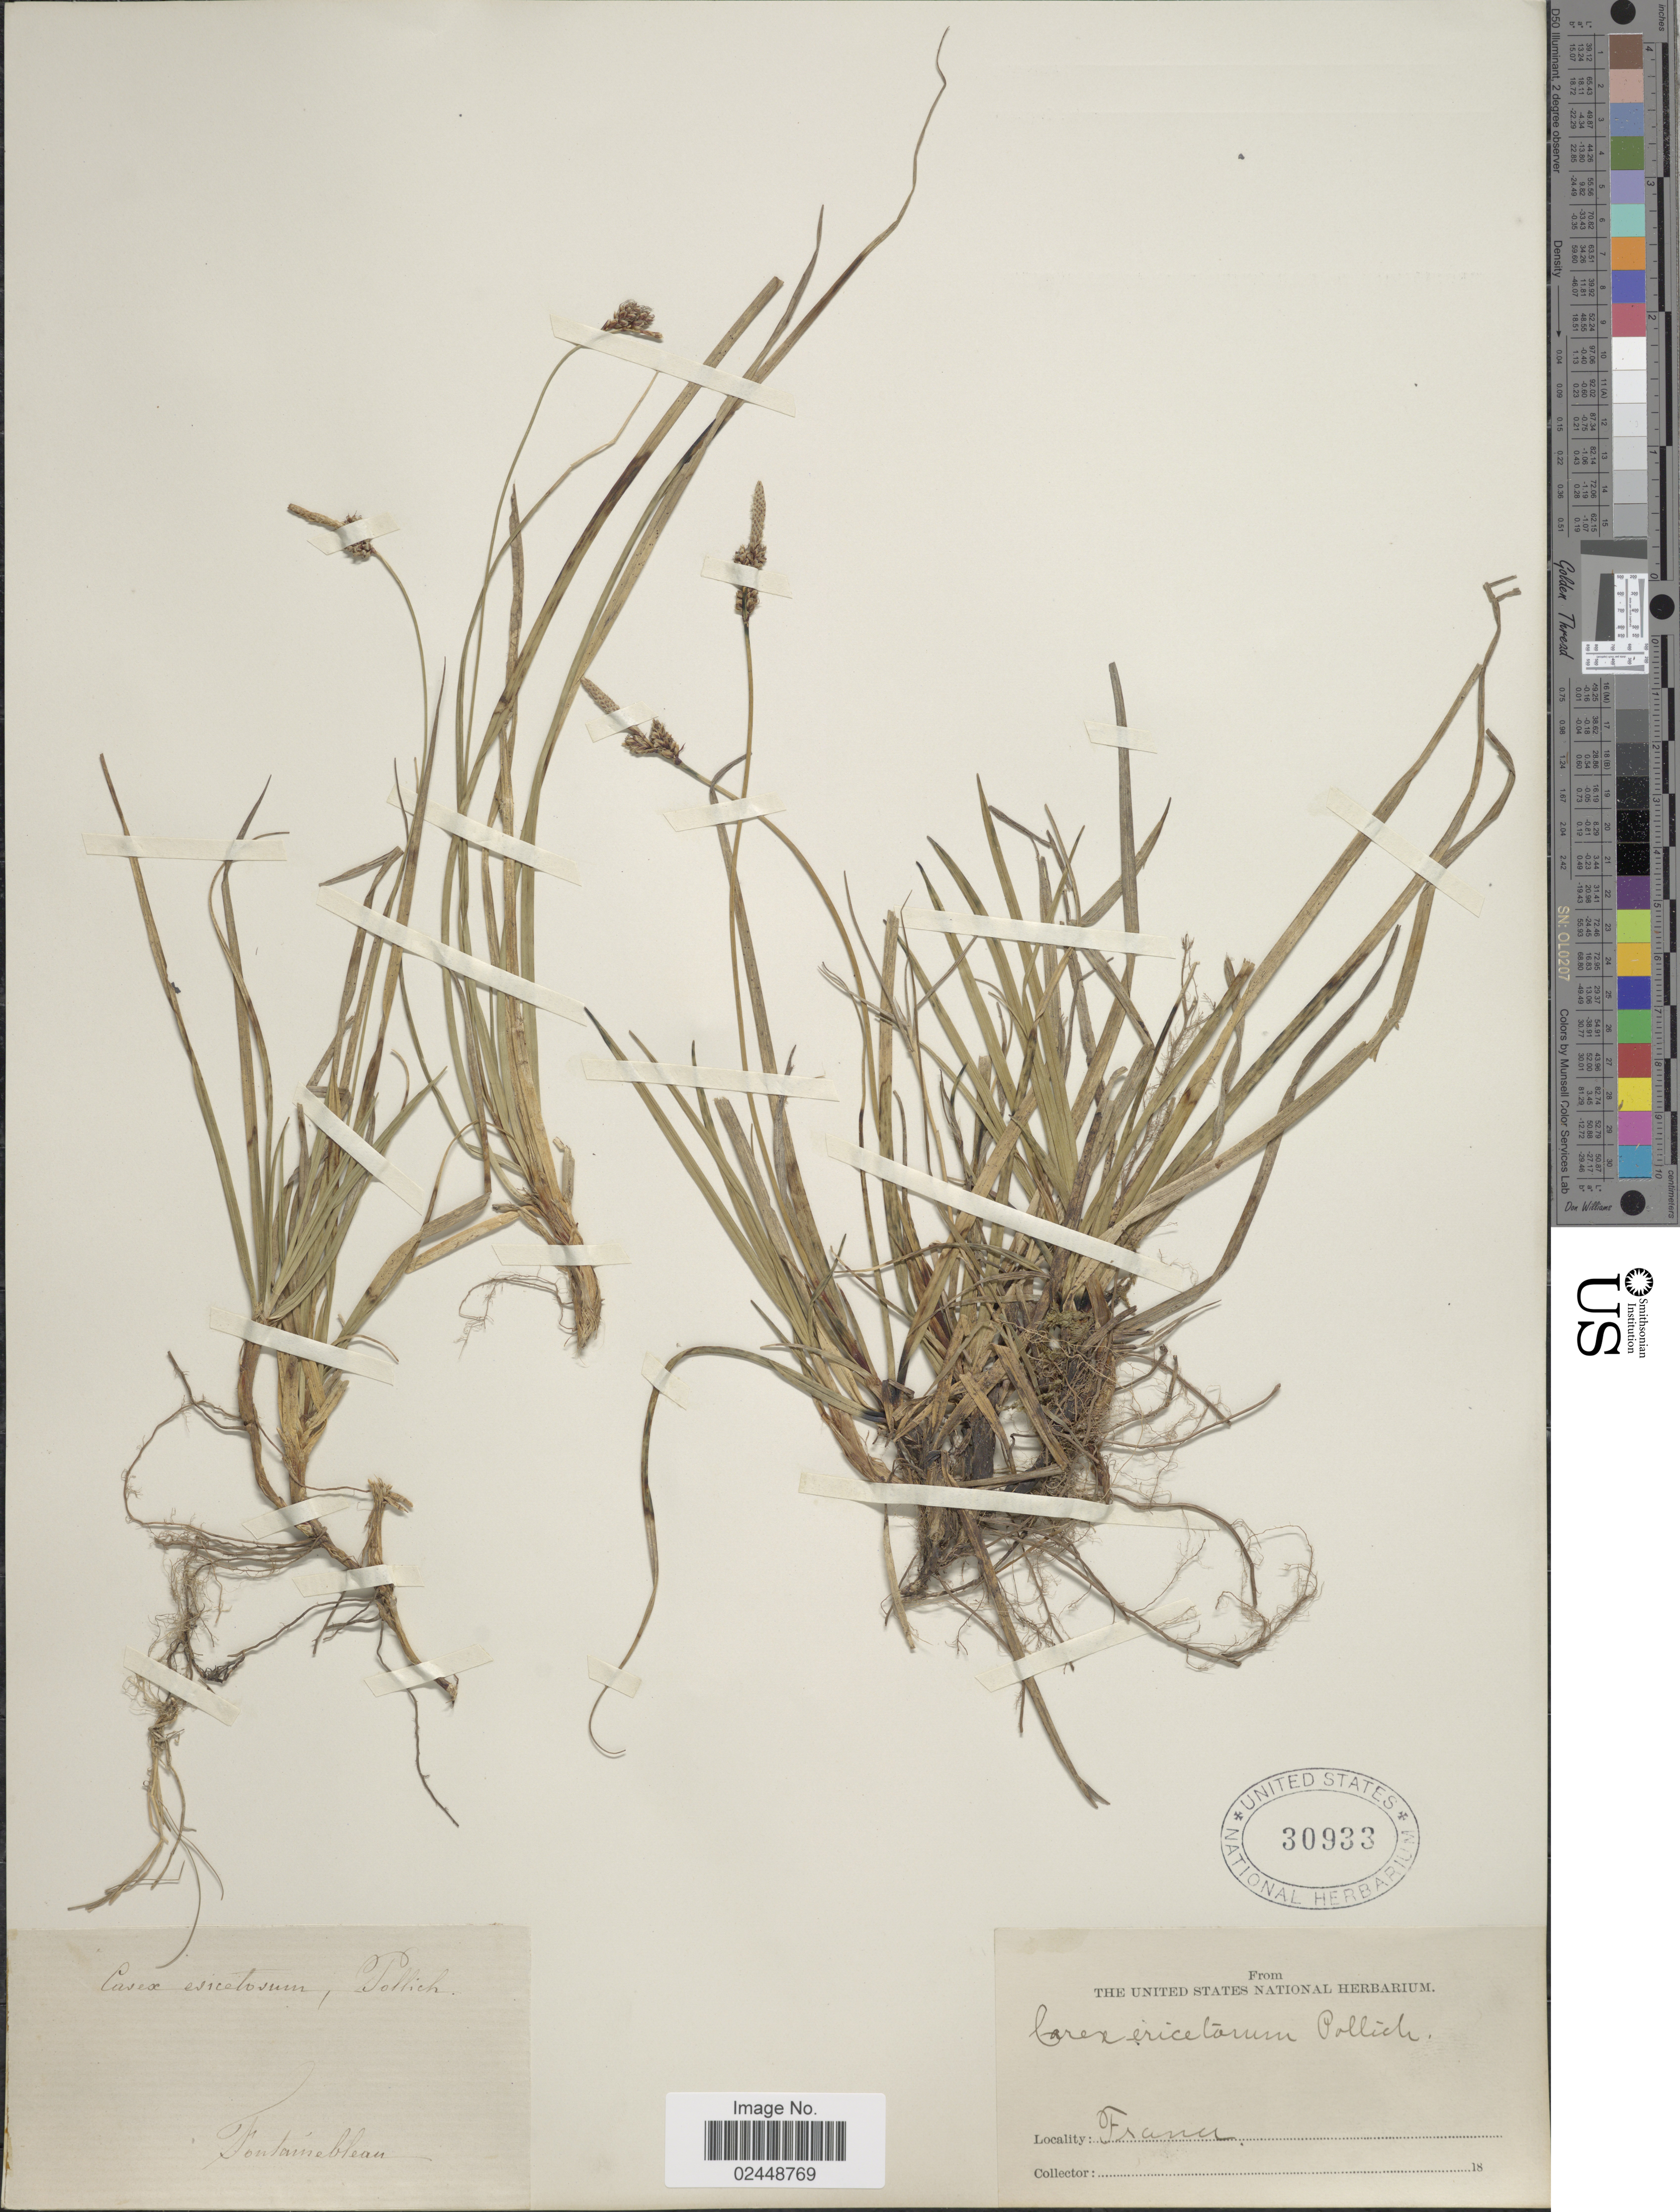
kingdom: Plantae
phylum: Tracheophyta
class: Liliopsida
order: Poales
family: Cyperaceae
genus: Carex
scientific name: Carex ericetorum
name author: Pollich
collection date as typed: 18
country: France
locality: Fontainebleau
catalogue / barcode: US 30933